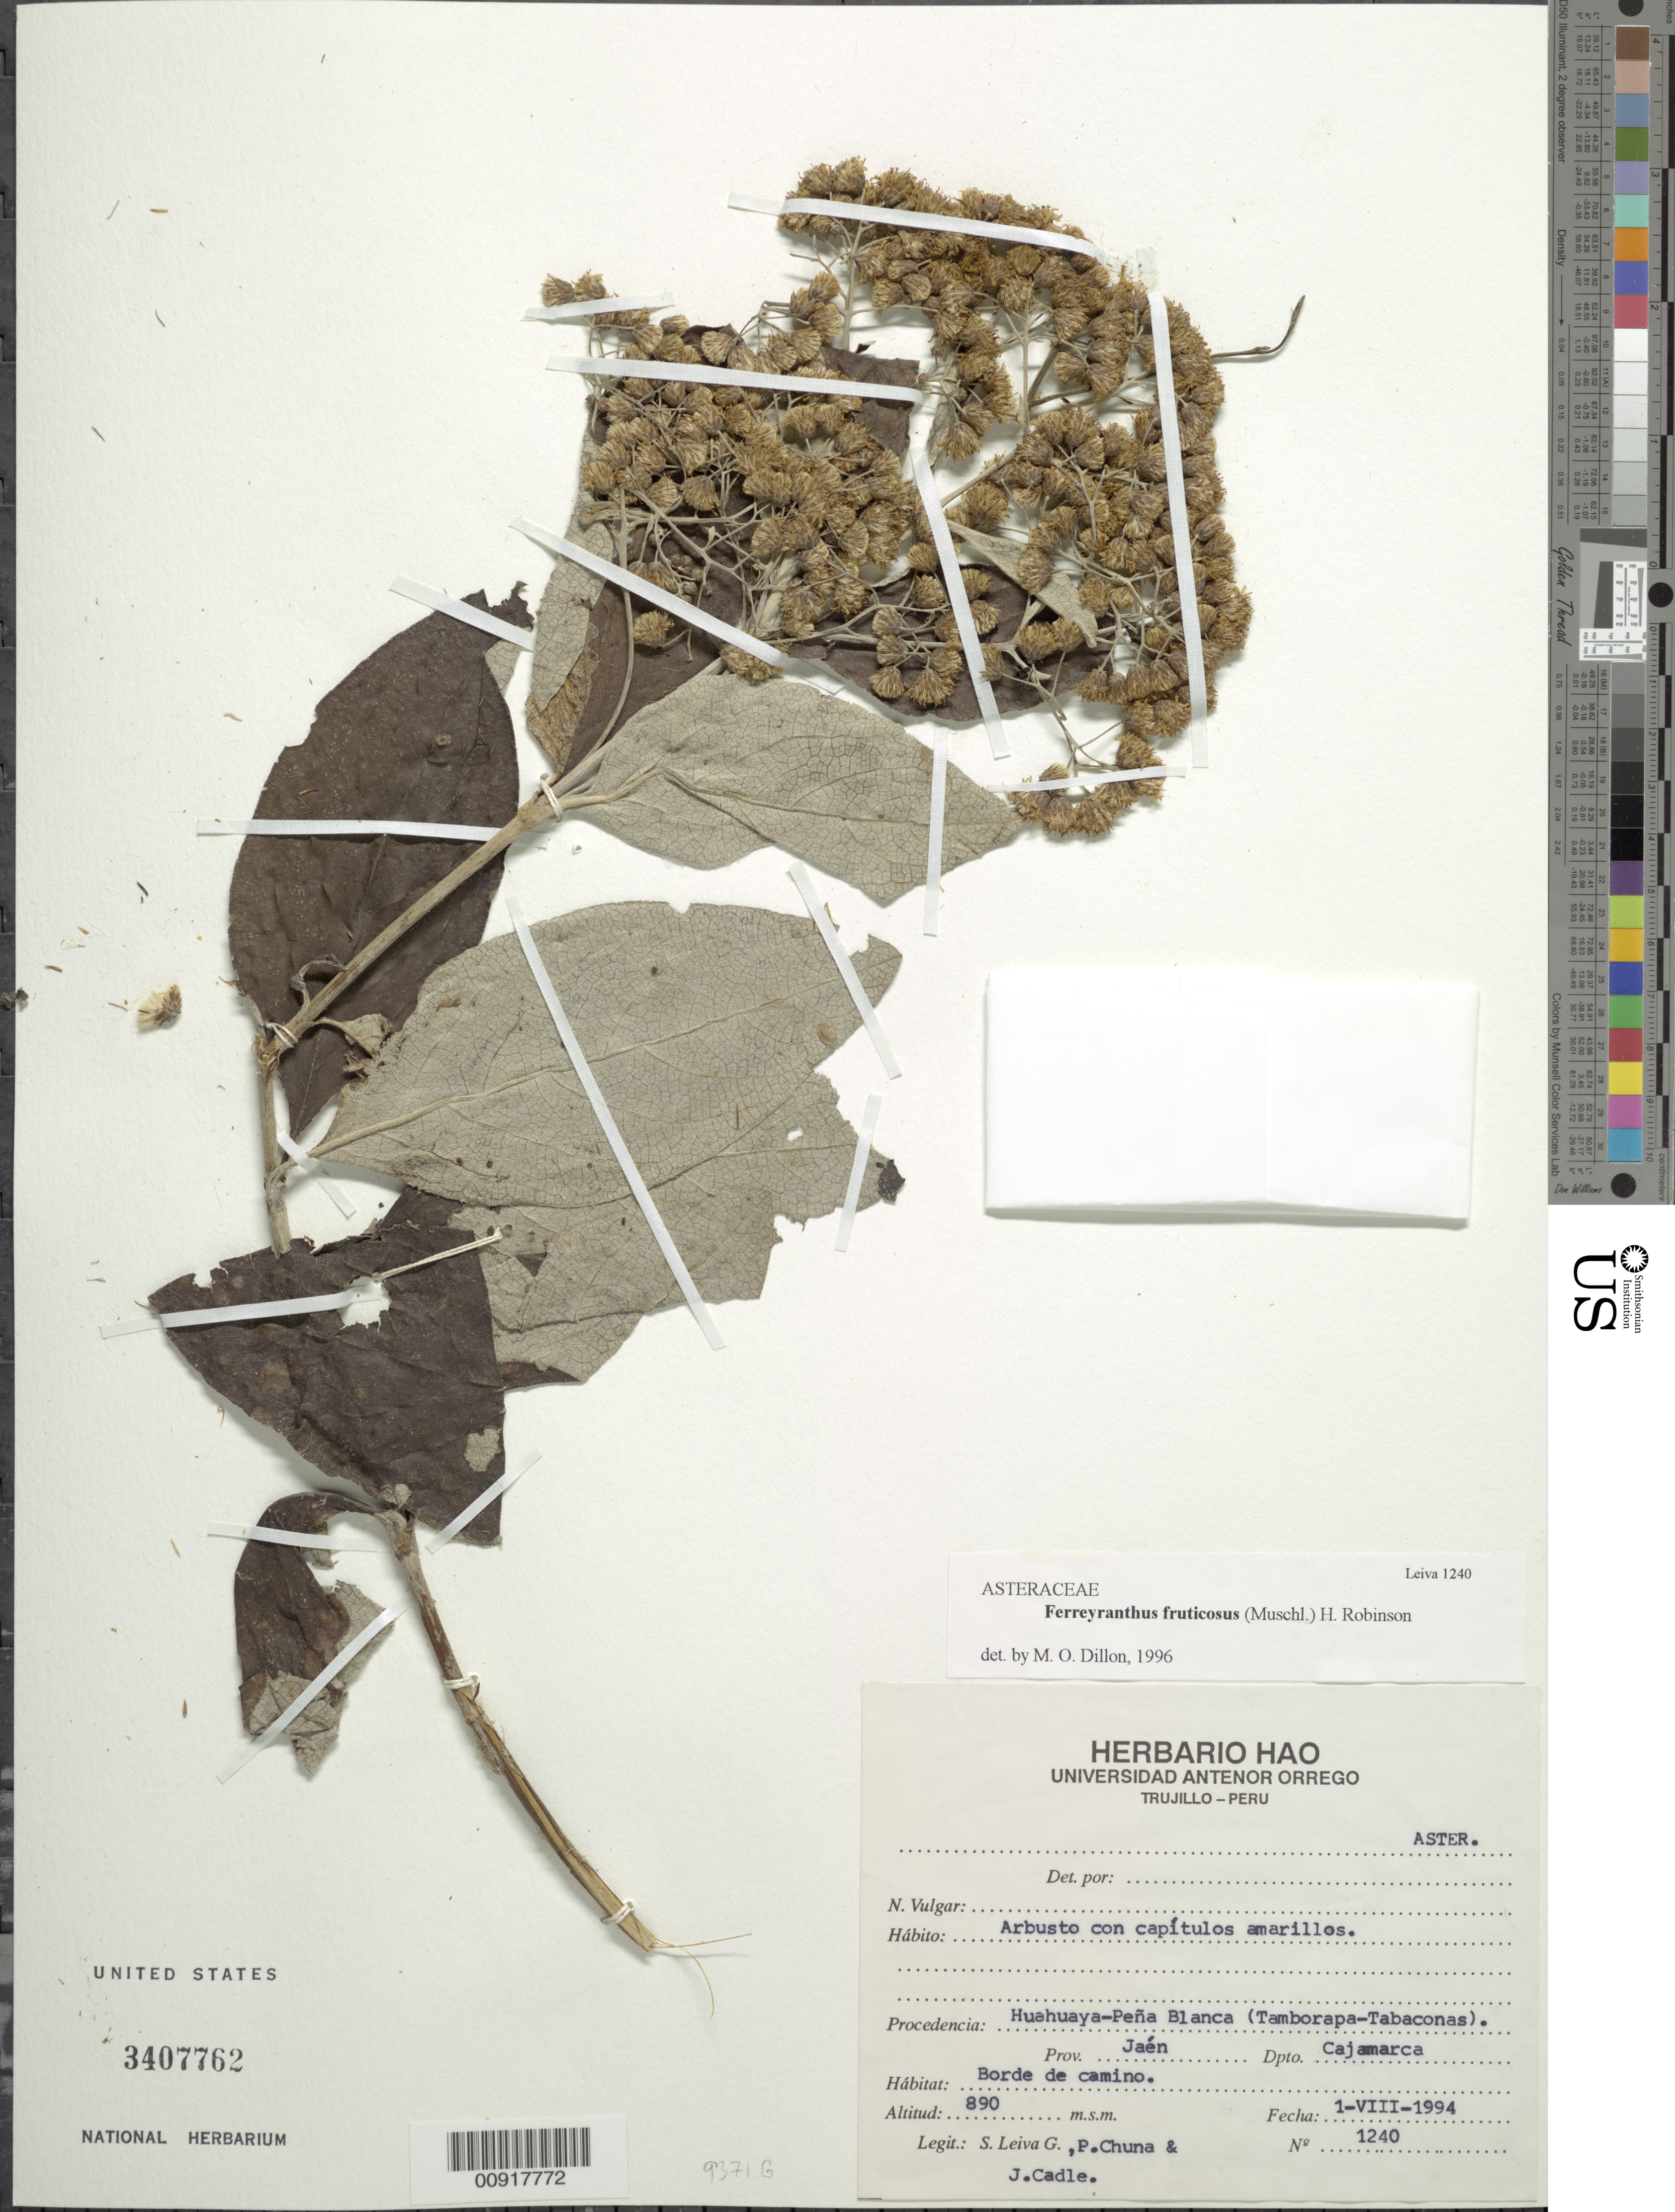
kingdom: Plantae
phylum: Tracheophyta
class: Magnoliopsida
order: Asterales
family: Asteraceae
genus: Ferreyranthus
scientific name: Ferreyranthus fruticosus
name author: (Muschl.) H. Rob.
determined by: Dillon, M. O.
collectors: S. Leiva G., P. Chuna & J. Cadle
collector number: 1240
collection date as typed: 1 August 1994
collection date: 1994-08-01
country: Peru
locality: Prov. Jaén, Dpto. Cajamarca, Huahuaya-Peña Blanca (Tamborapa-Tabaconas)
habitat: Borde de camino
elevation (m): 890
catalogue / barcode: US 3407762